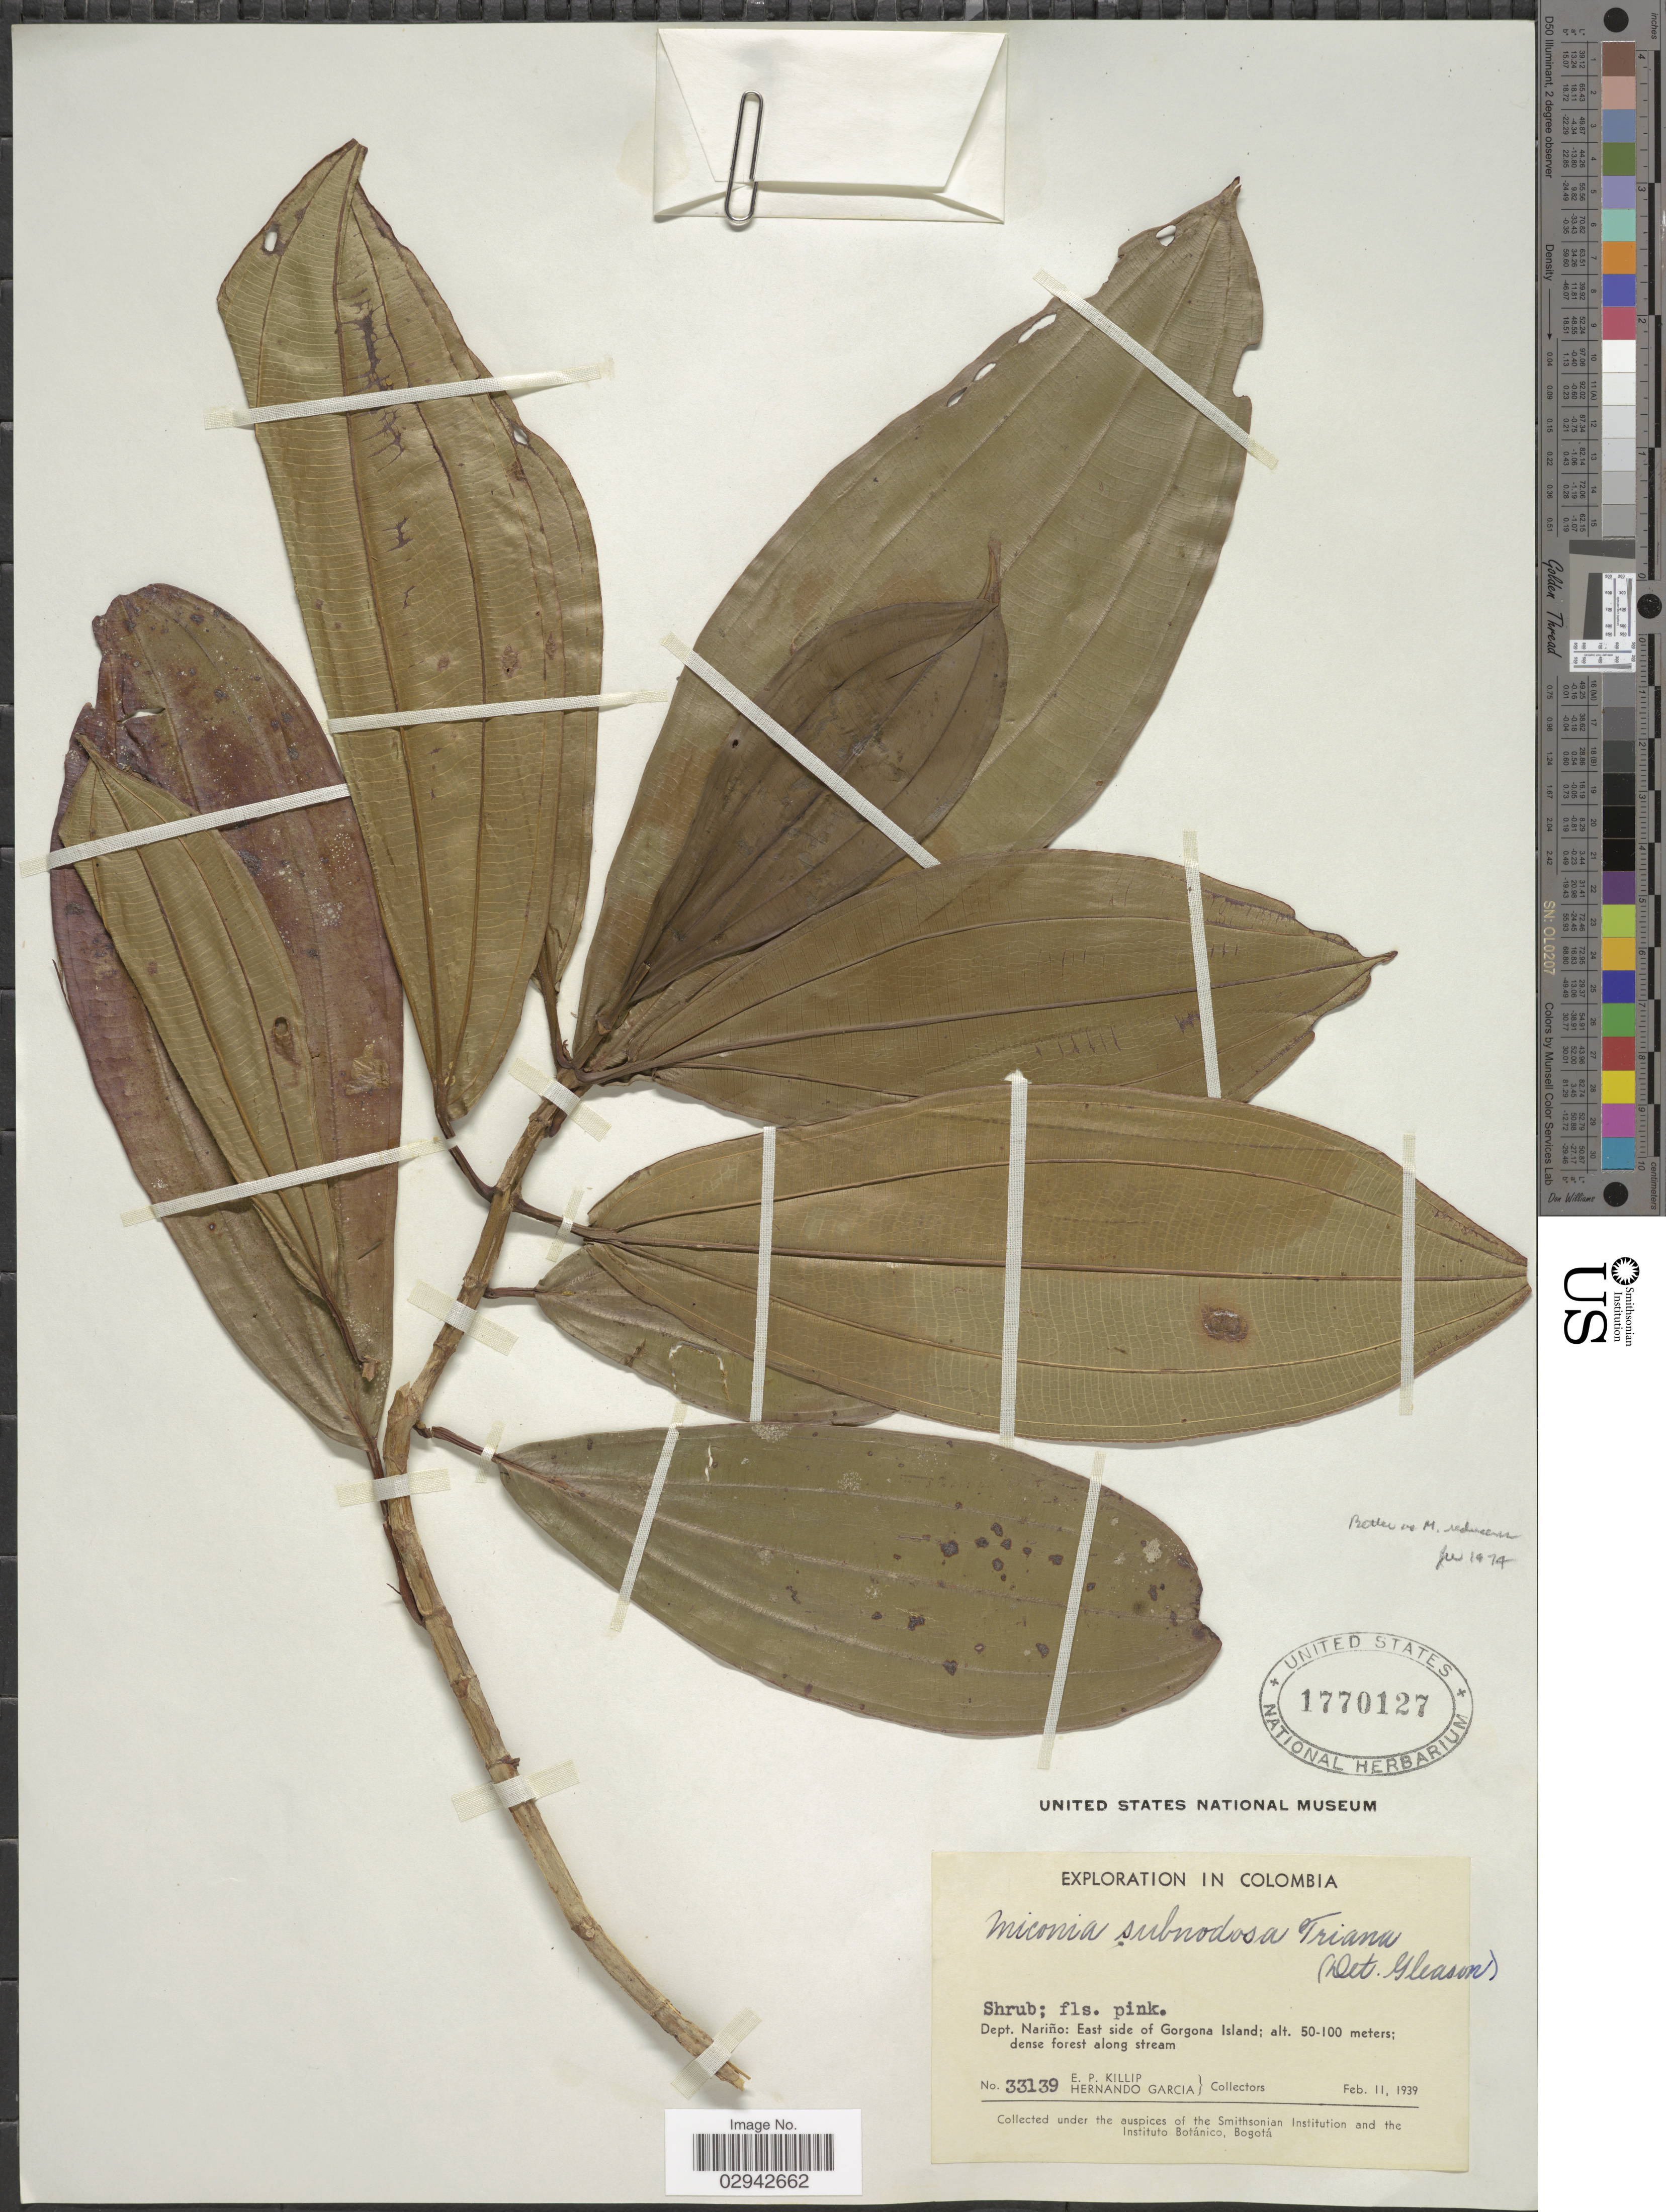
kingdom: Plantae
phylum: Tracheophyta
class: Magnoliopsida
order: Myrtales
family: Melastomataceae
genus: Miconia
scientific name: Miconia reducens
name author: Triana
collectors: E. P. Killip & H. Garcia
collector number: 33139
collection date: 1939-02-11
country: Colombia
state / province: Nariño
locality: Dept. Nariño: East side of Gorgona Island.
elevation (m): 50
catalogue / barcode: US 1770127